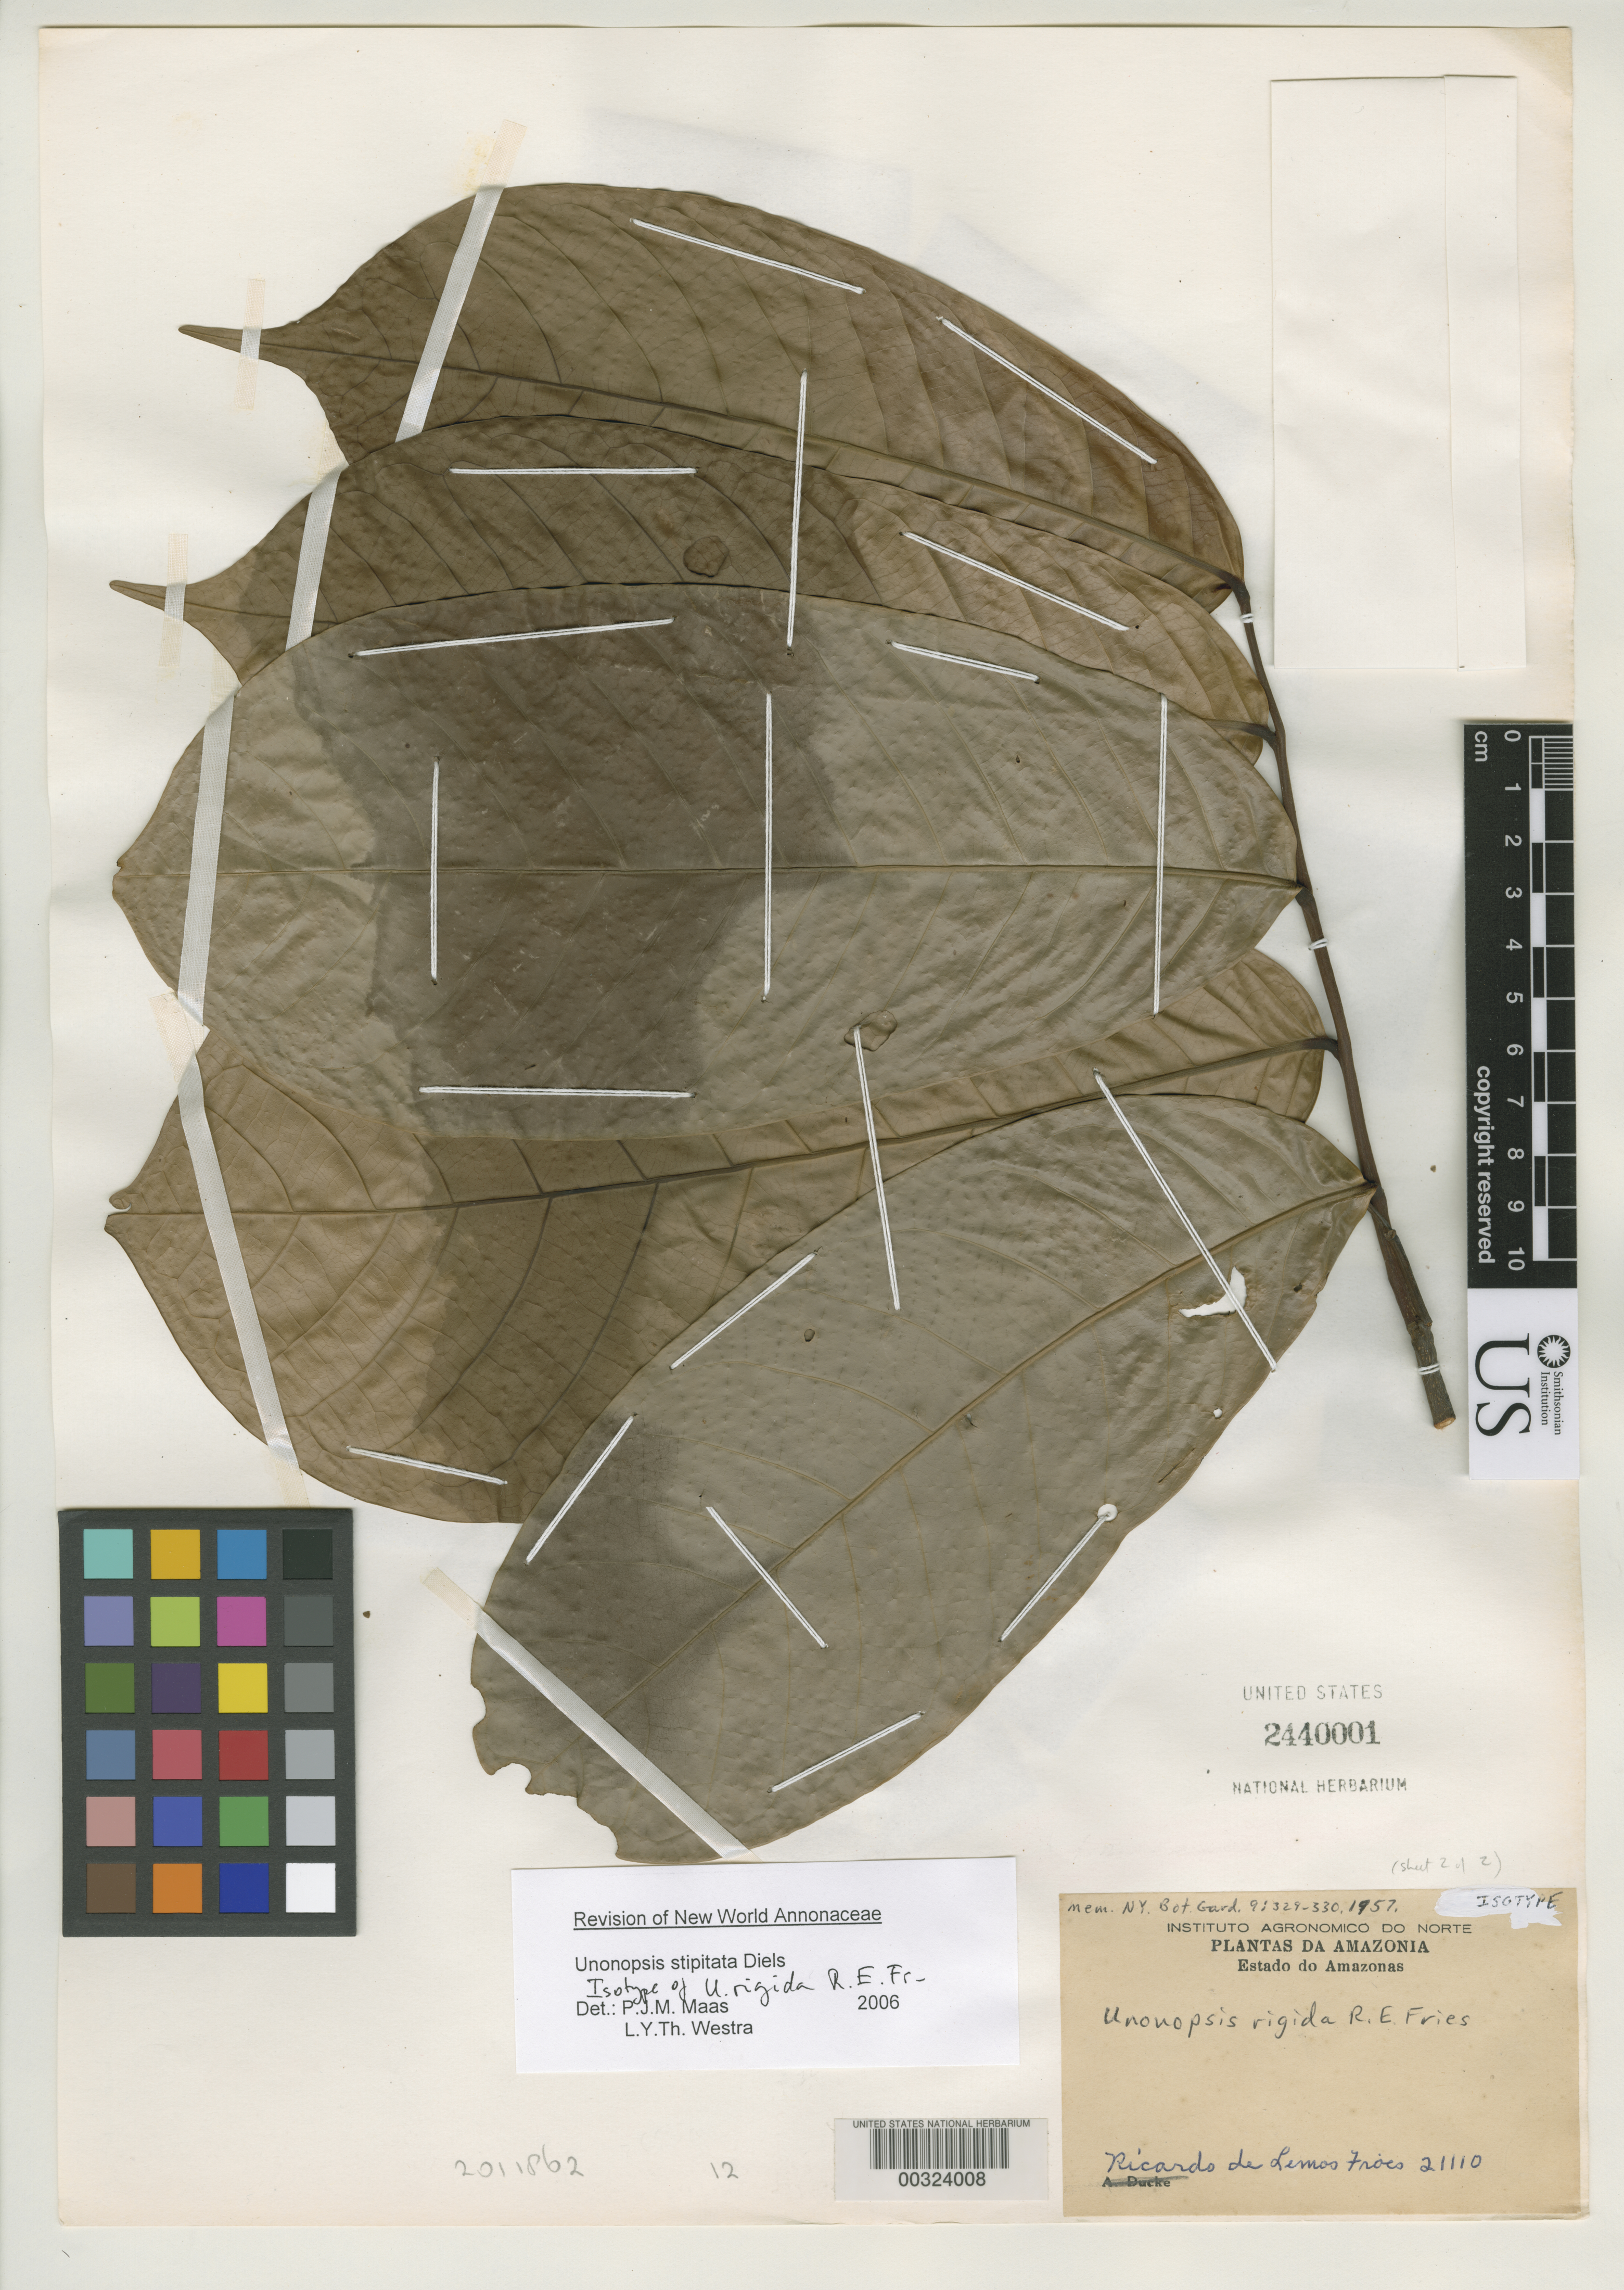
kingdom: Plantae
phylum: Tracheophyta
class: Magnoliopsida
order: Magnoliales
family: Annonaceae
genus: Unonopsis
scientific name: Unonopsis rigida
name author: R.E. Fr.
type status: Isotype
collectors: R. L. Fróes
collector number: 21110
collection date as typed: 06 Oct 1945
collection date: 1945-10-06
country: Brazil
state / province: Amazonas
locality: Rio Negro, Porto Curucuhy.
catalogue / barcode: US 2440001